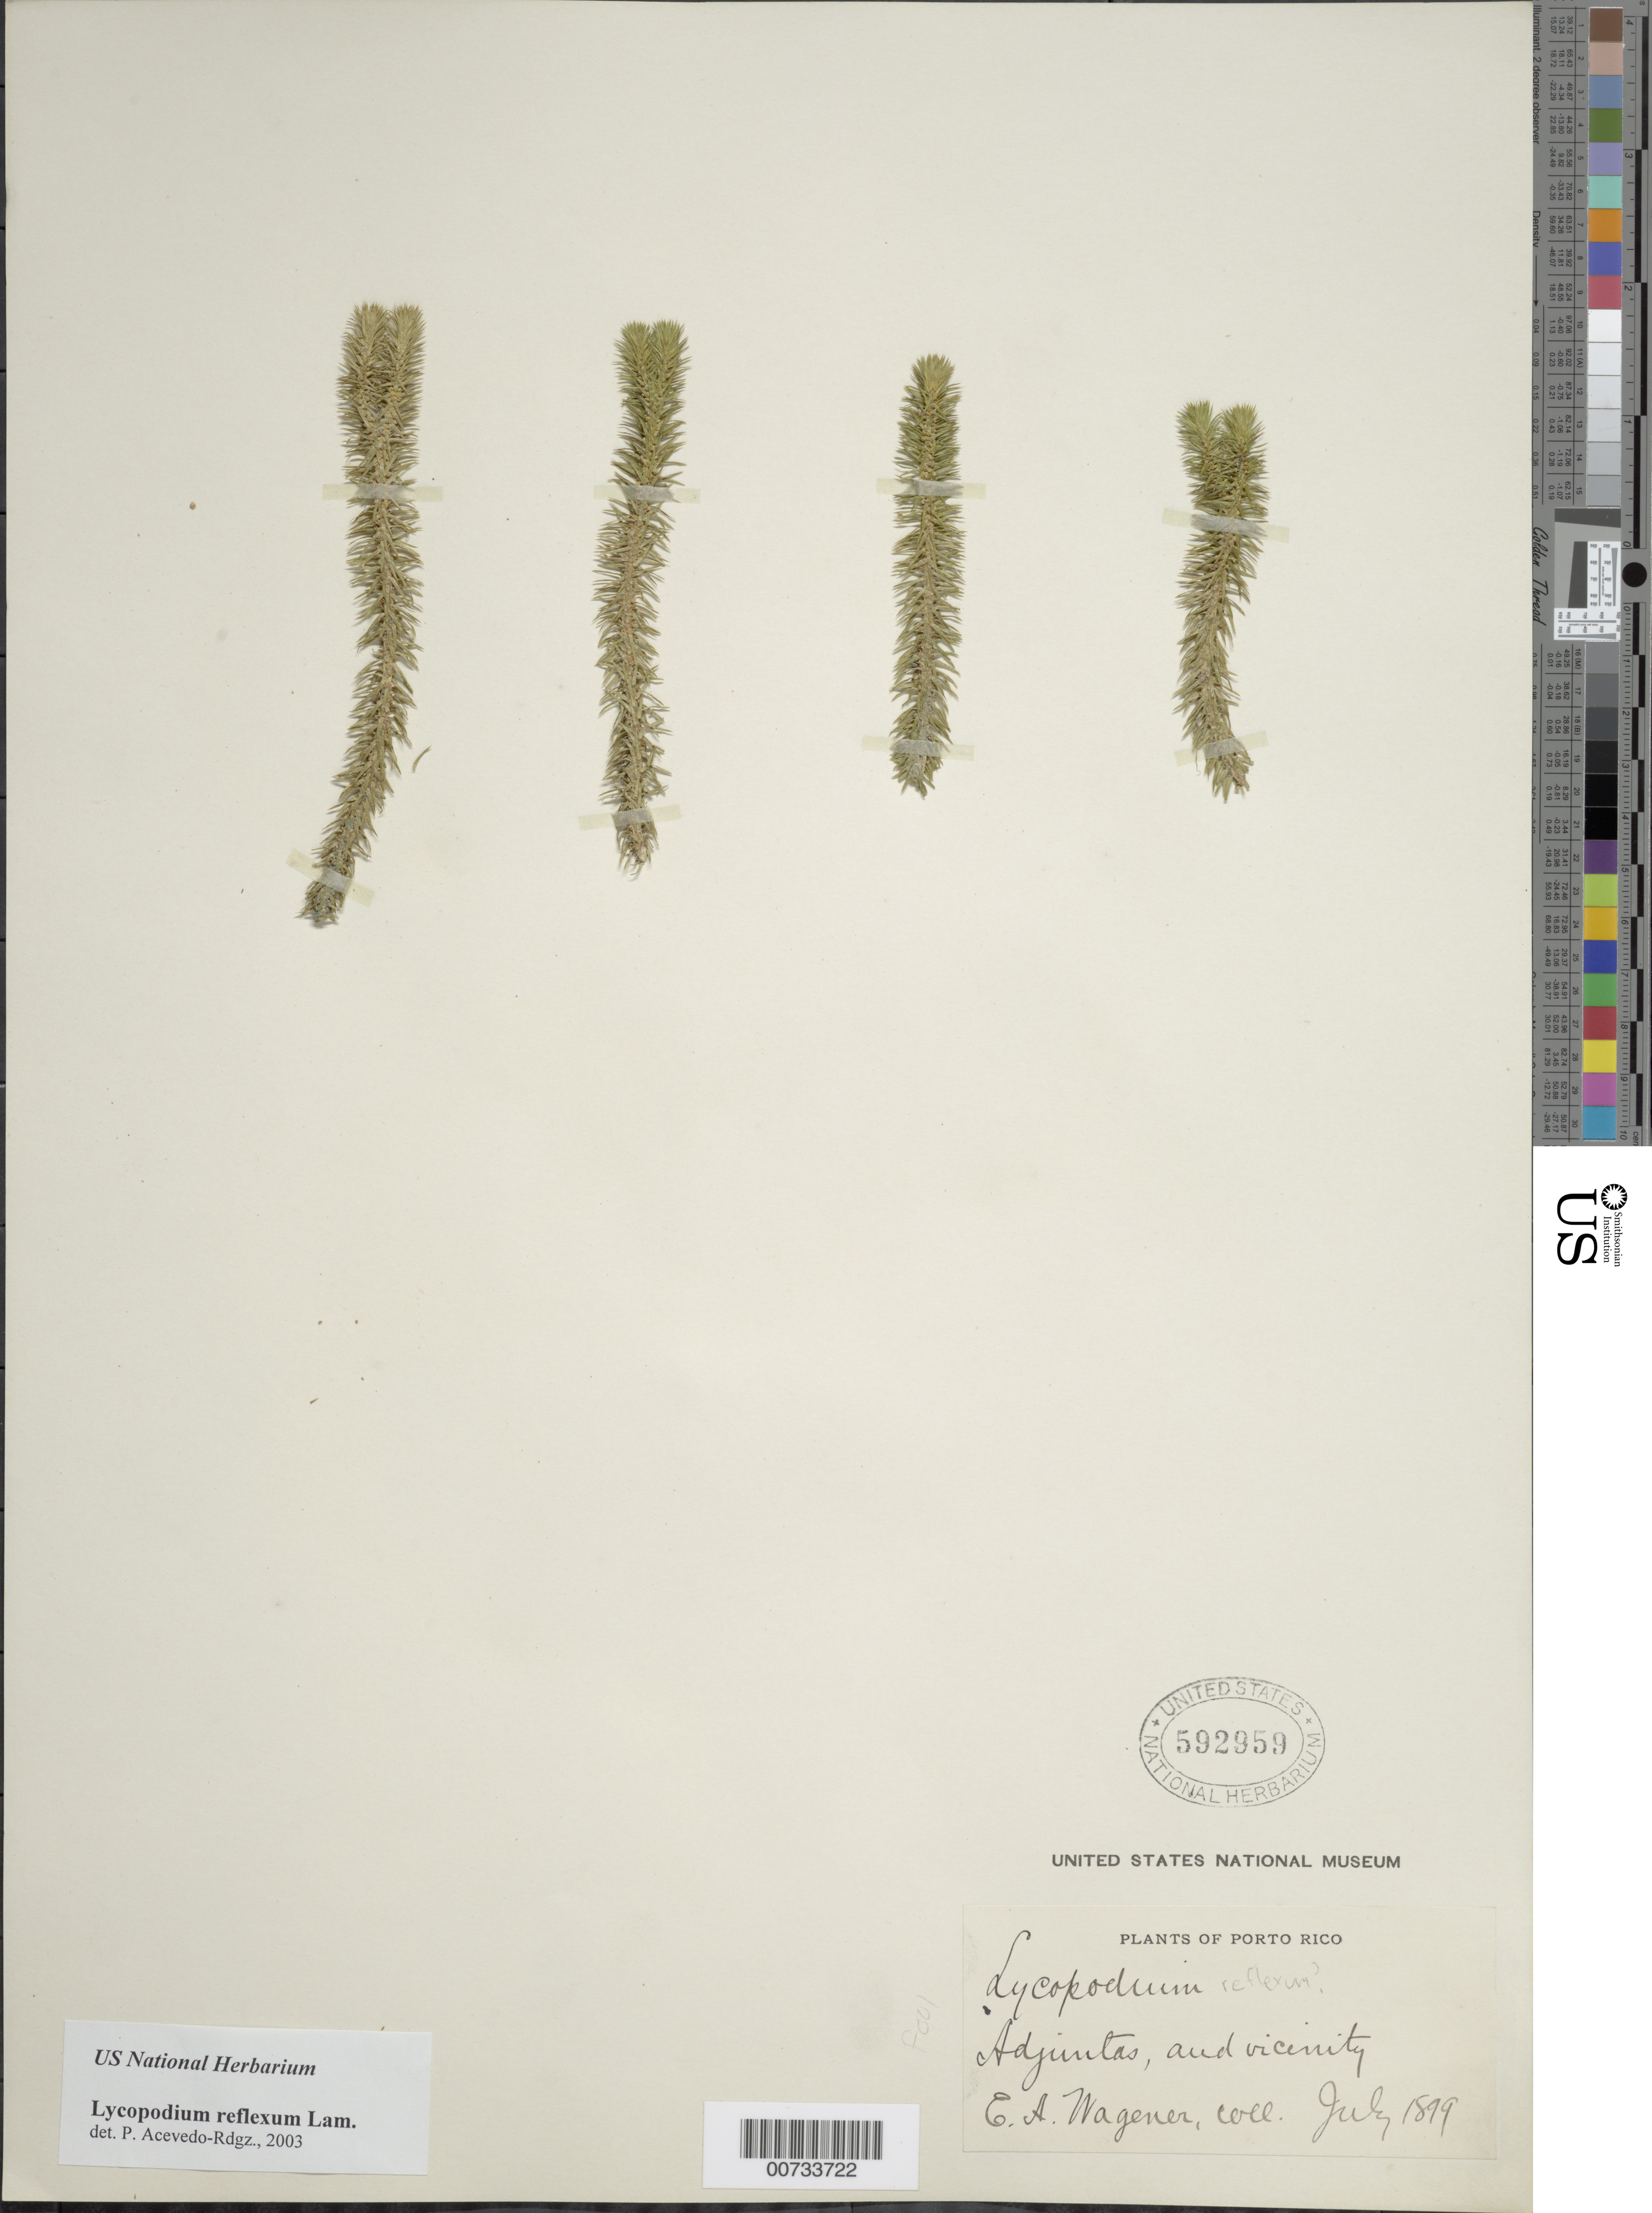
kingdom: Plantae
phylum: Tracheophyta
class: Lycopodiopsida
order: Lycopodiales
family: Lycopodiaceae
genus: Phlegmariurus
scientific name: Phlegmariurus reflexus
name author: (Lam.) B. Øllg.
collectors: E. Wagener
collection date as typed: Jul 1899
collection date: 1899-07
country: Puerto Rico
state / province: Adjuntas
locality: Adjuntas, vicinity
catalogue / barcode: US 592959